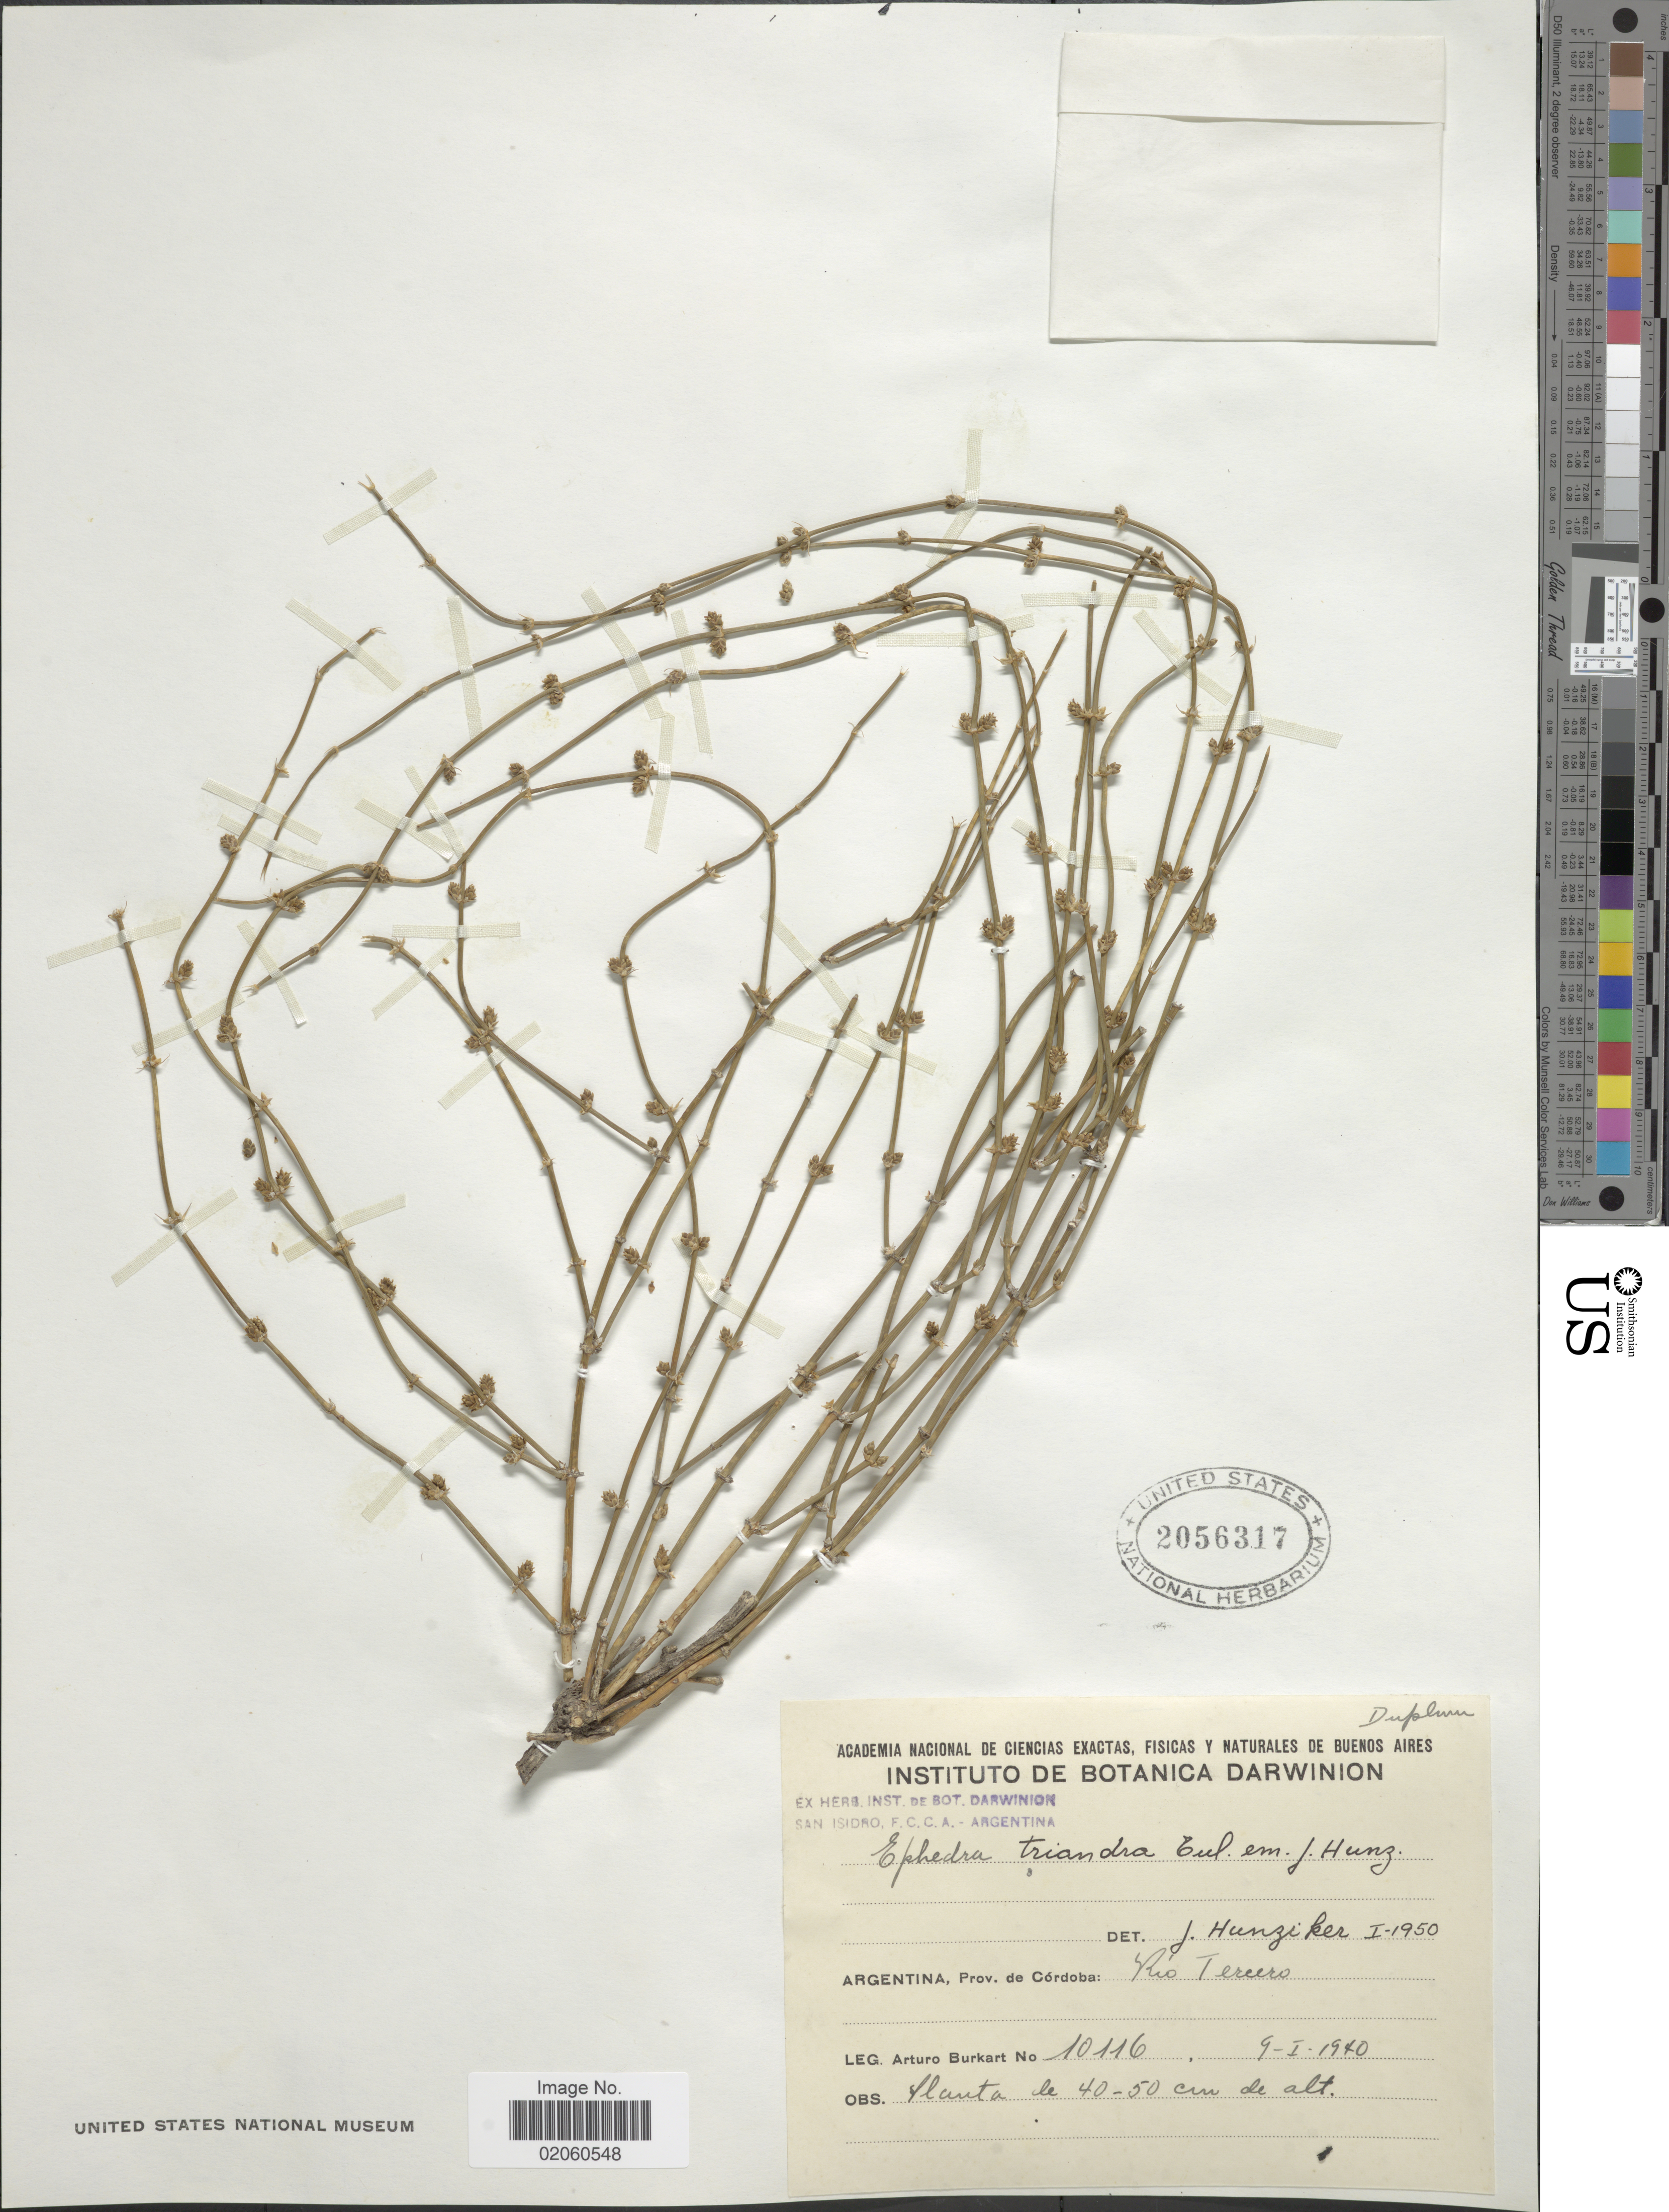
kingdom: Plantae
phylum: Tracheophyta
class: Gnetopsida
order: Ephedrales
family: Ephedraceae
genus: Ephedra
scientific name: Ephedra triandra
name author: Tul.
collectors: A. E. Burkart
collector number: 10116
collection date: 1940-01-09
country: Argentina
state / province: Cordoba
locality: Rio Tercero.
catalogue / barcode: US 2056317